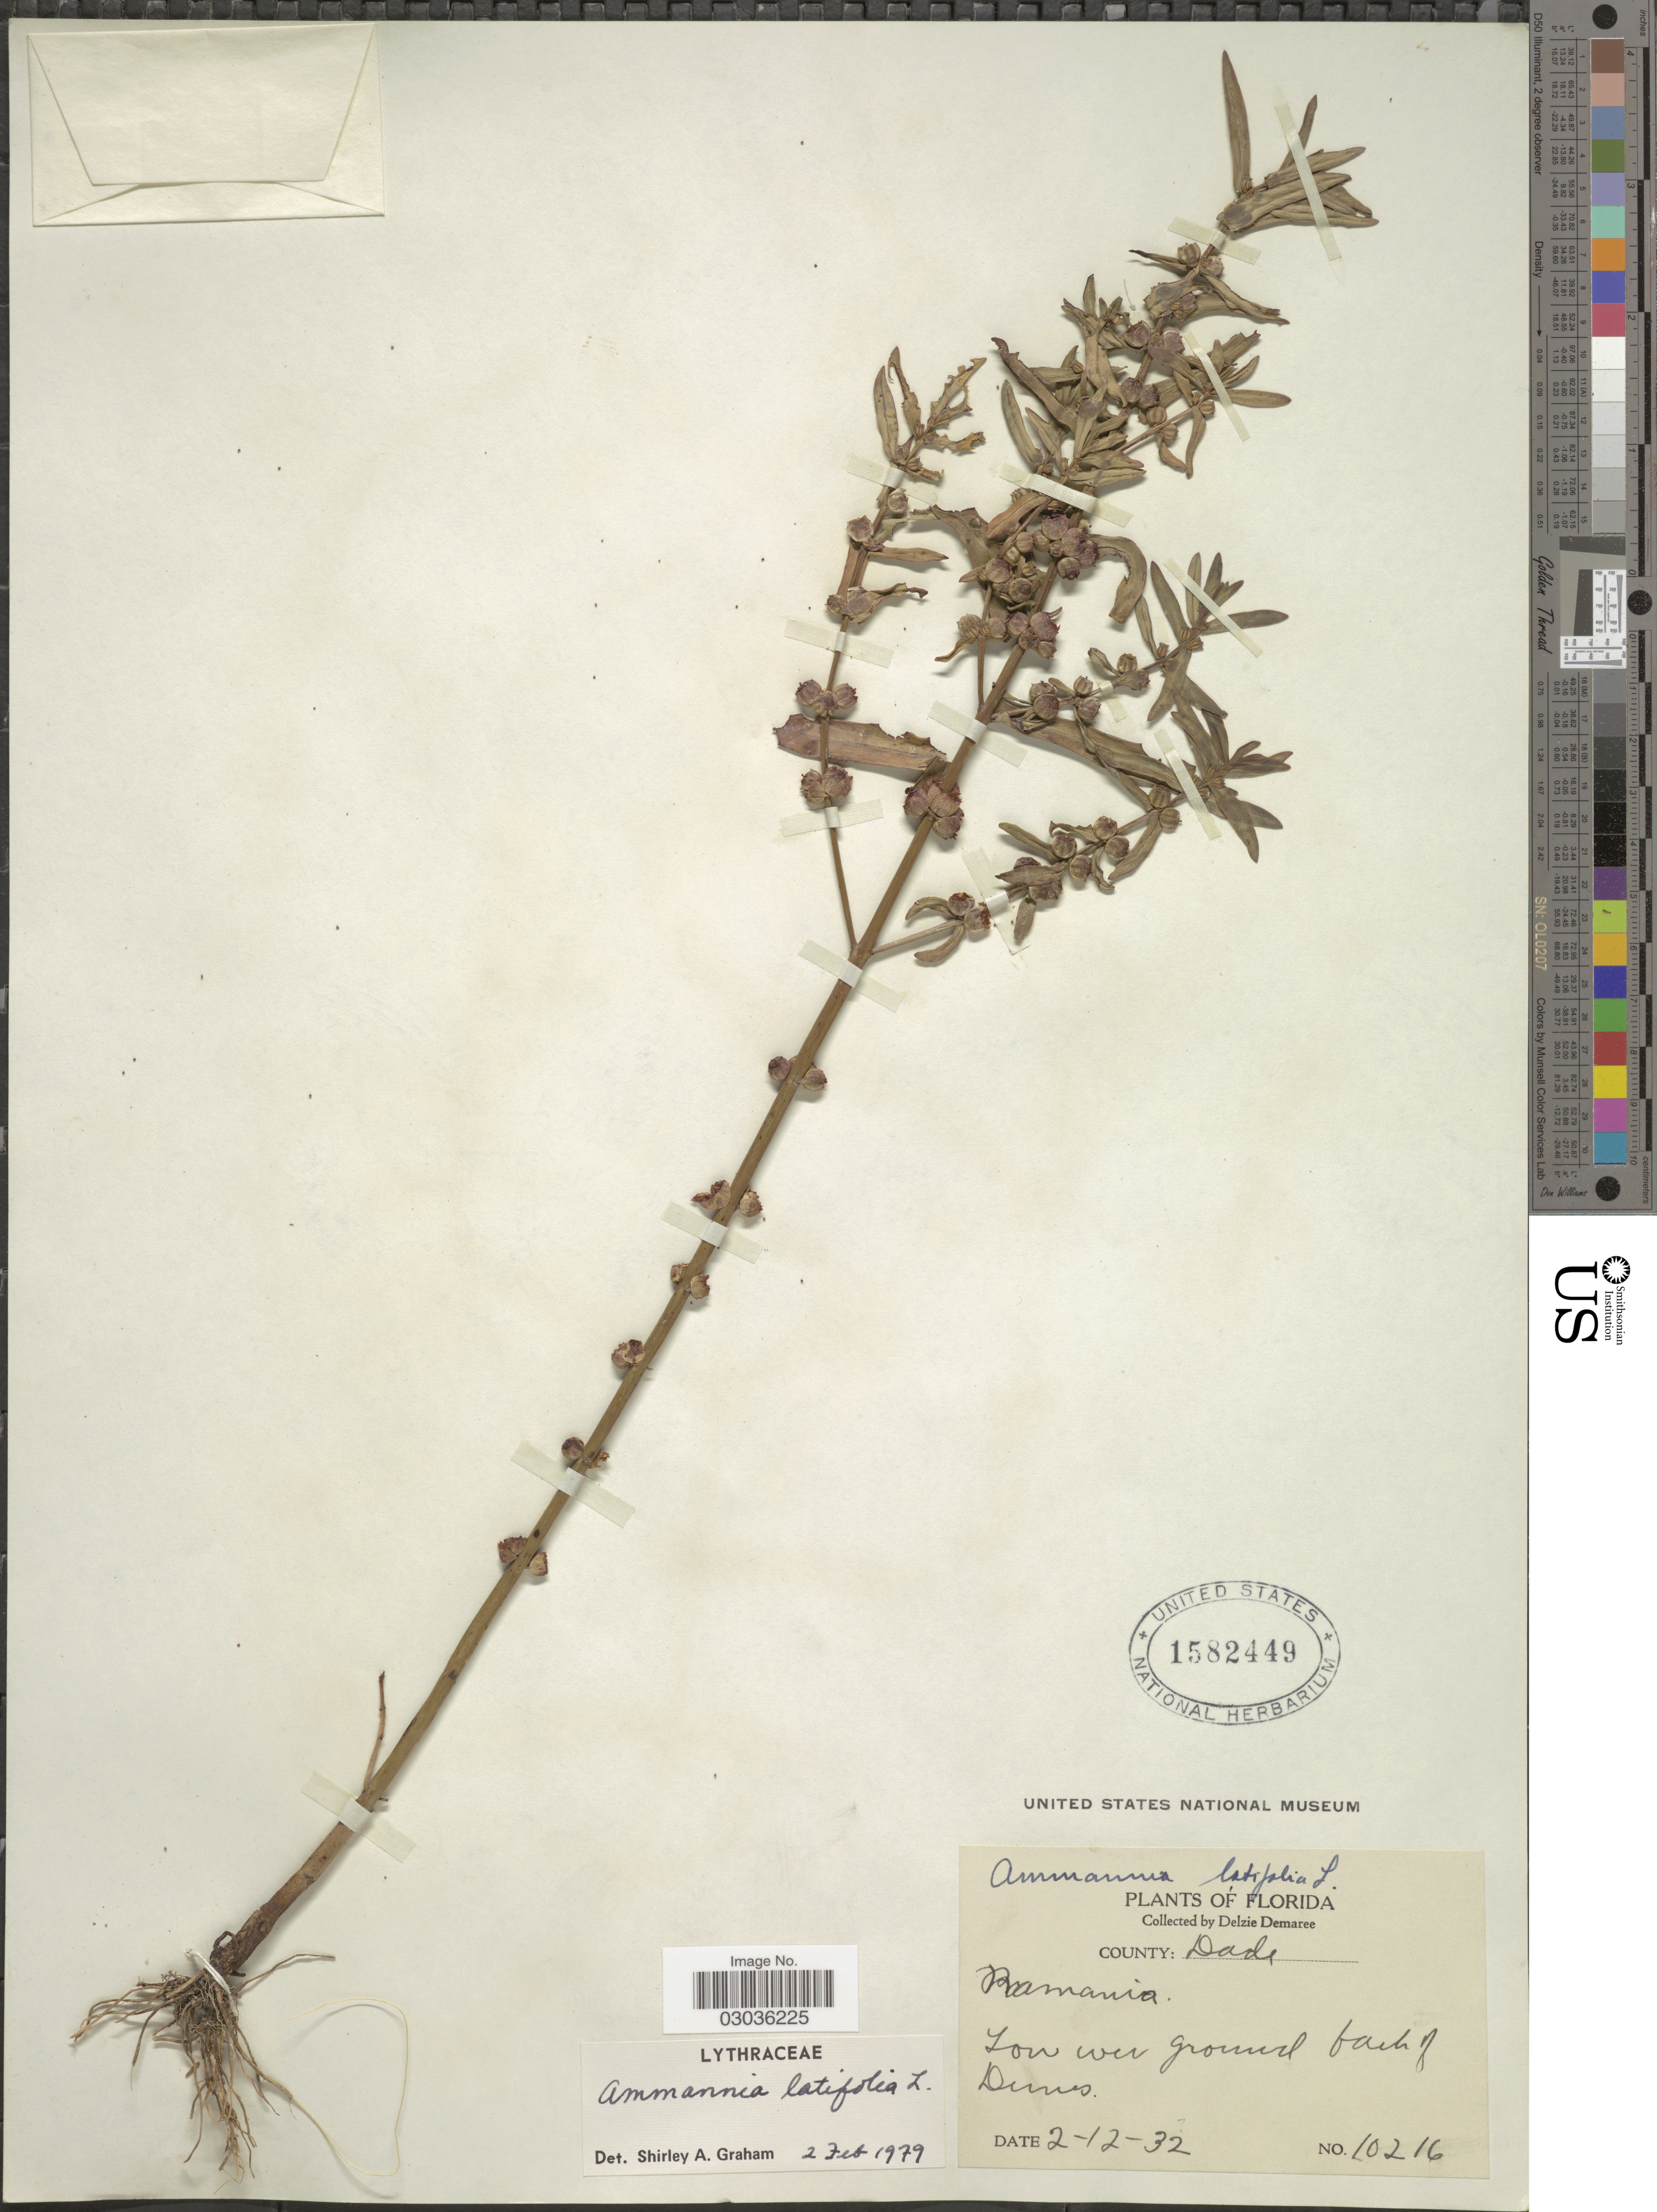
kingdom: Plantae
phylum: Tracheophyta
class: Magnoliopsida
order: Myrtales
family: Lythraceae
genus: Ammannia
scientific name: Ammannia latifolia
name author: L.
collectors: D. Demaree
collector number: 10216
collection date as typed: Transcribed d/m/y: 12/2/32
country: United States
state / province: Florida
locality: County: Dade.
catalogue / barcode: US 1582449